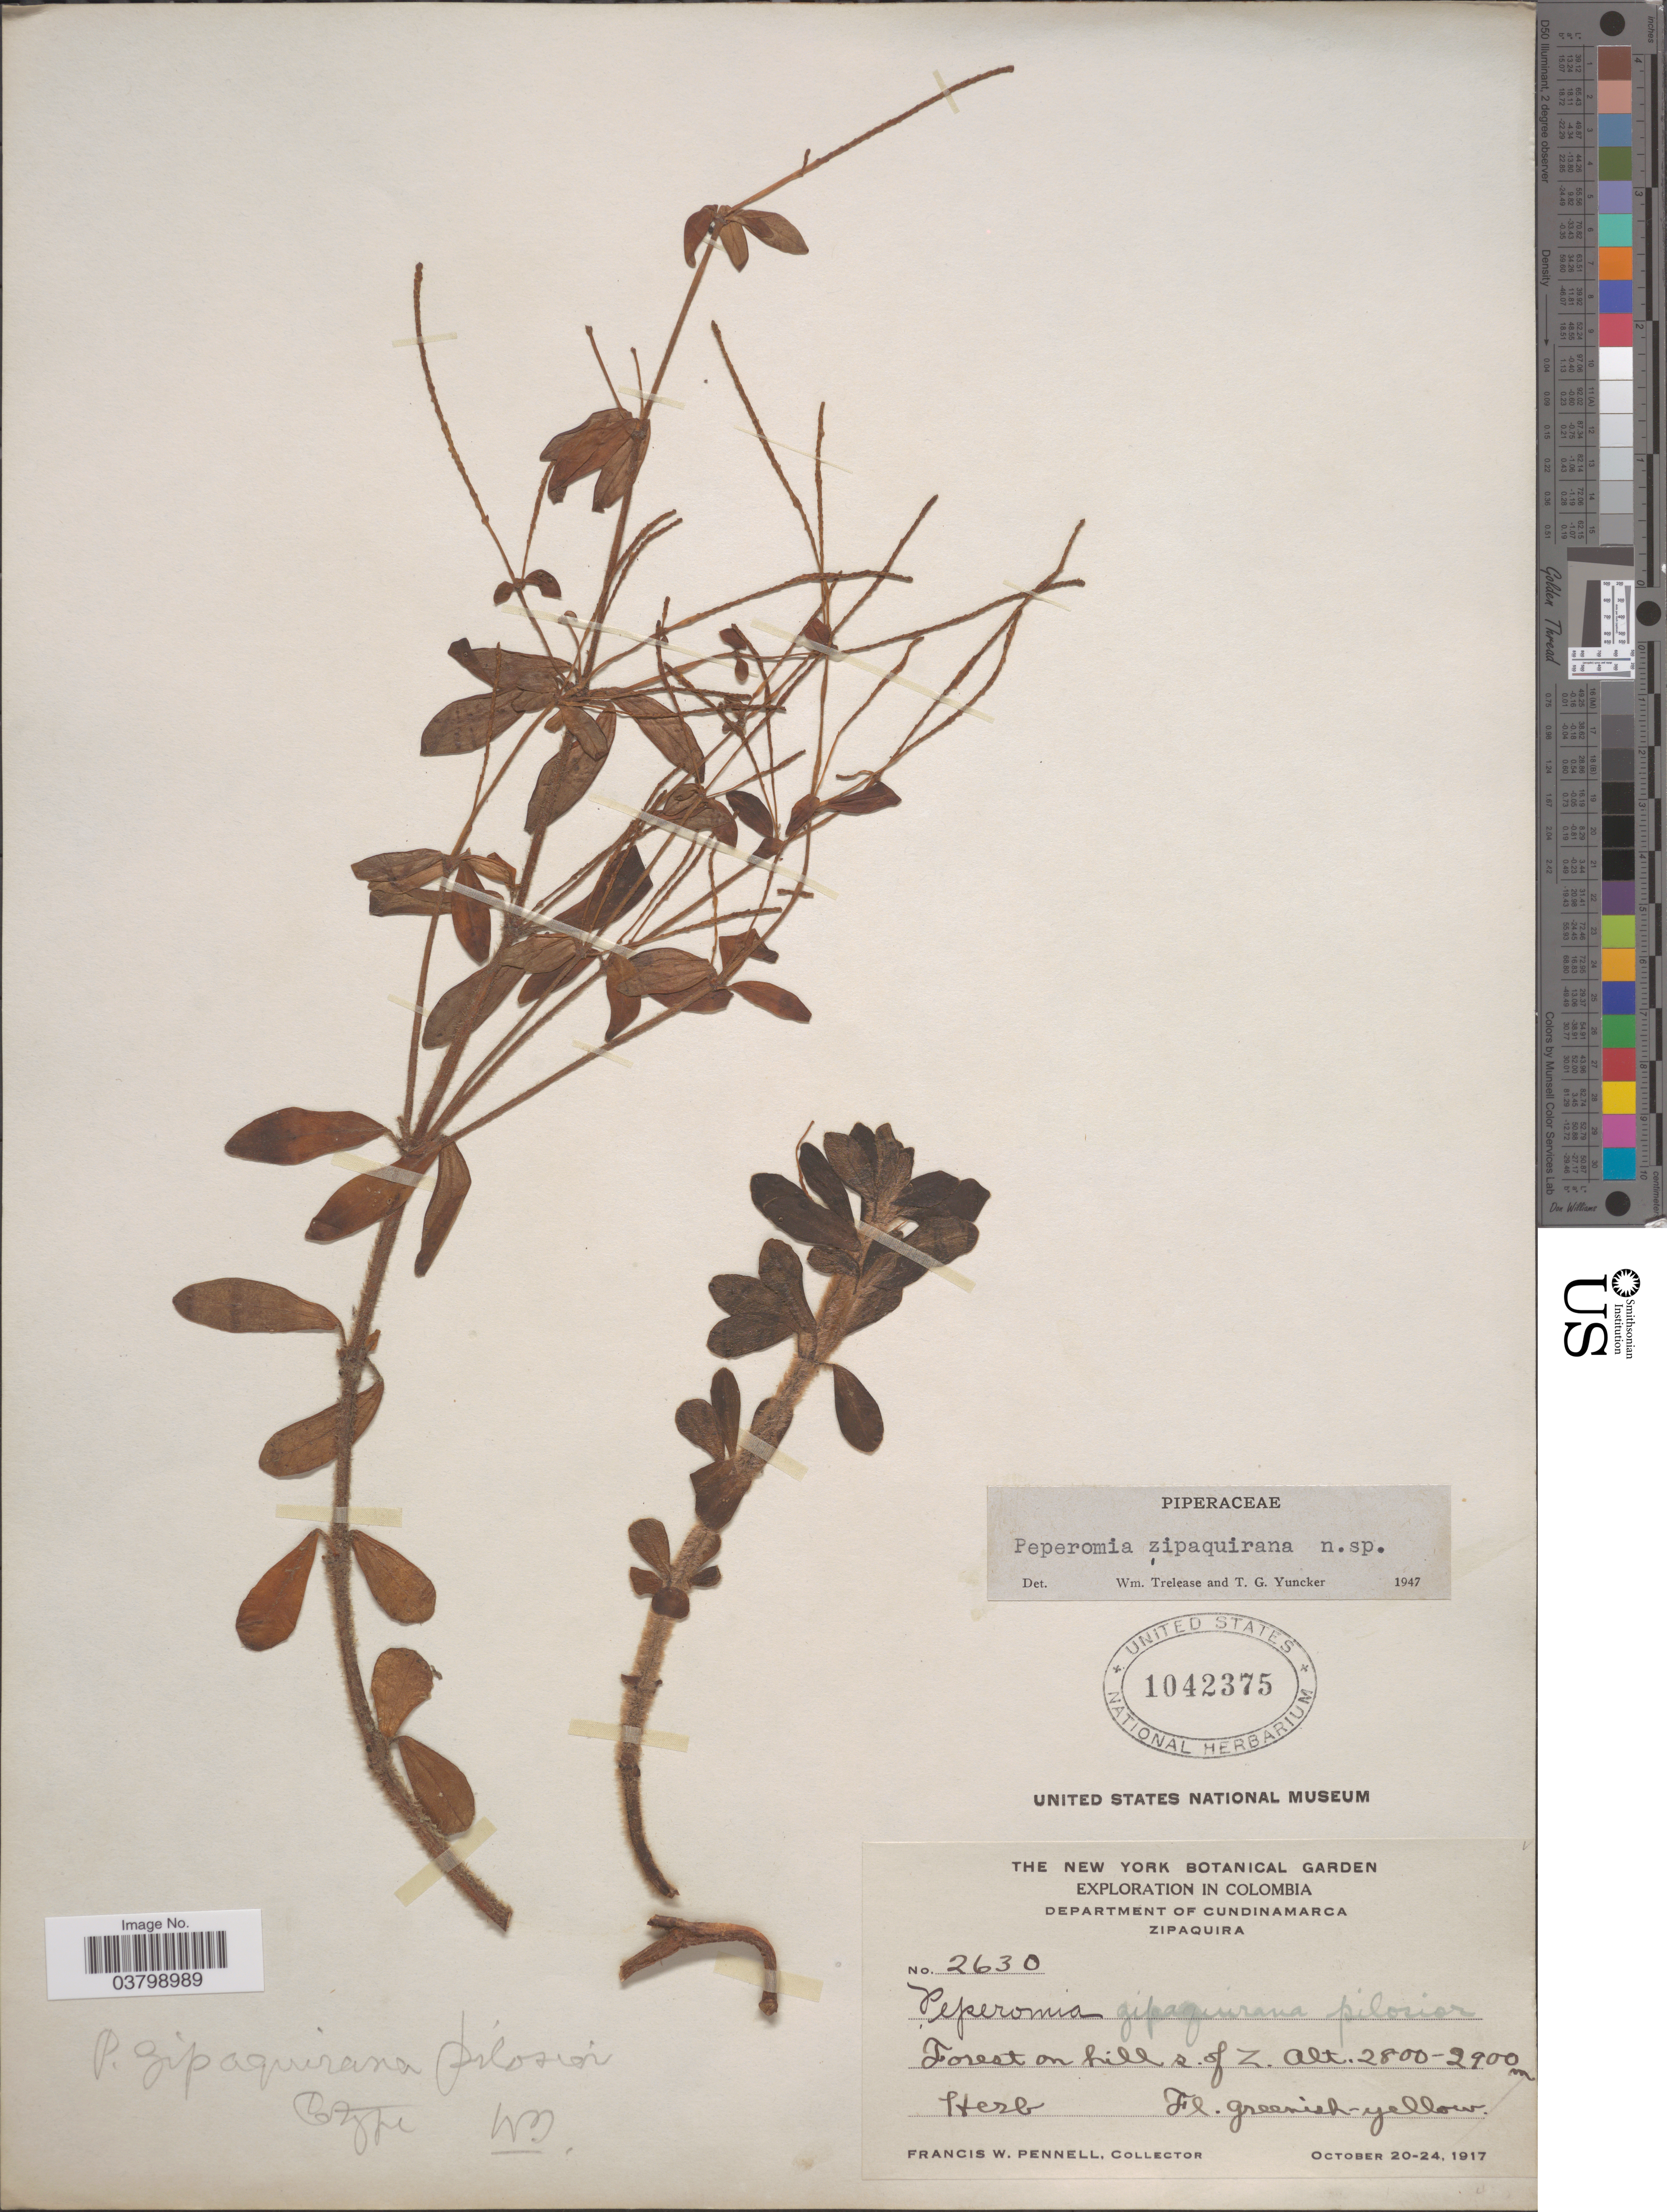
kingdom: Plantae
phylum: Tracheophyta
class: Magnoliopsida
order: Piperales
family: Piperaceae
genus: Peperomia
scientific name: Peperomia zipaquirana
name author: Trel. & Yunck.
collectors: F. W. Pennell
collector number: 2630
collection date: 1917-10-20/1917-10-24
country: Colombia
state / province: Cundinamarca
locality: Department of Cundinamarca. Zipaquira. Forest on hill s. of Z.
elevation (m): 2800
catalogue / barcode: US 1042375